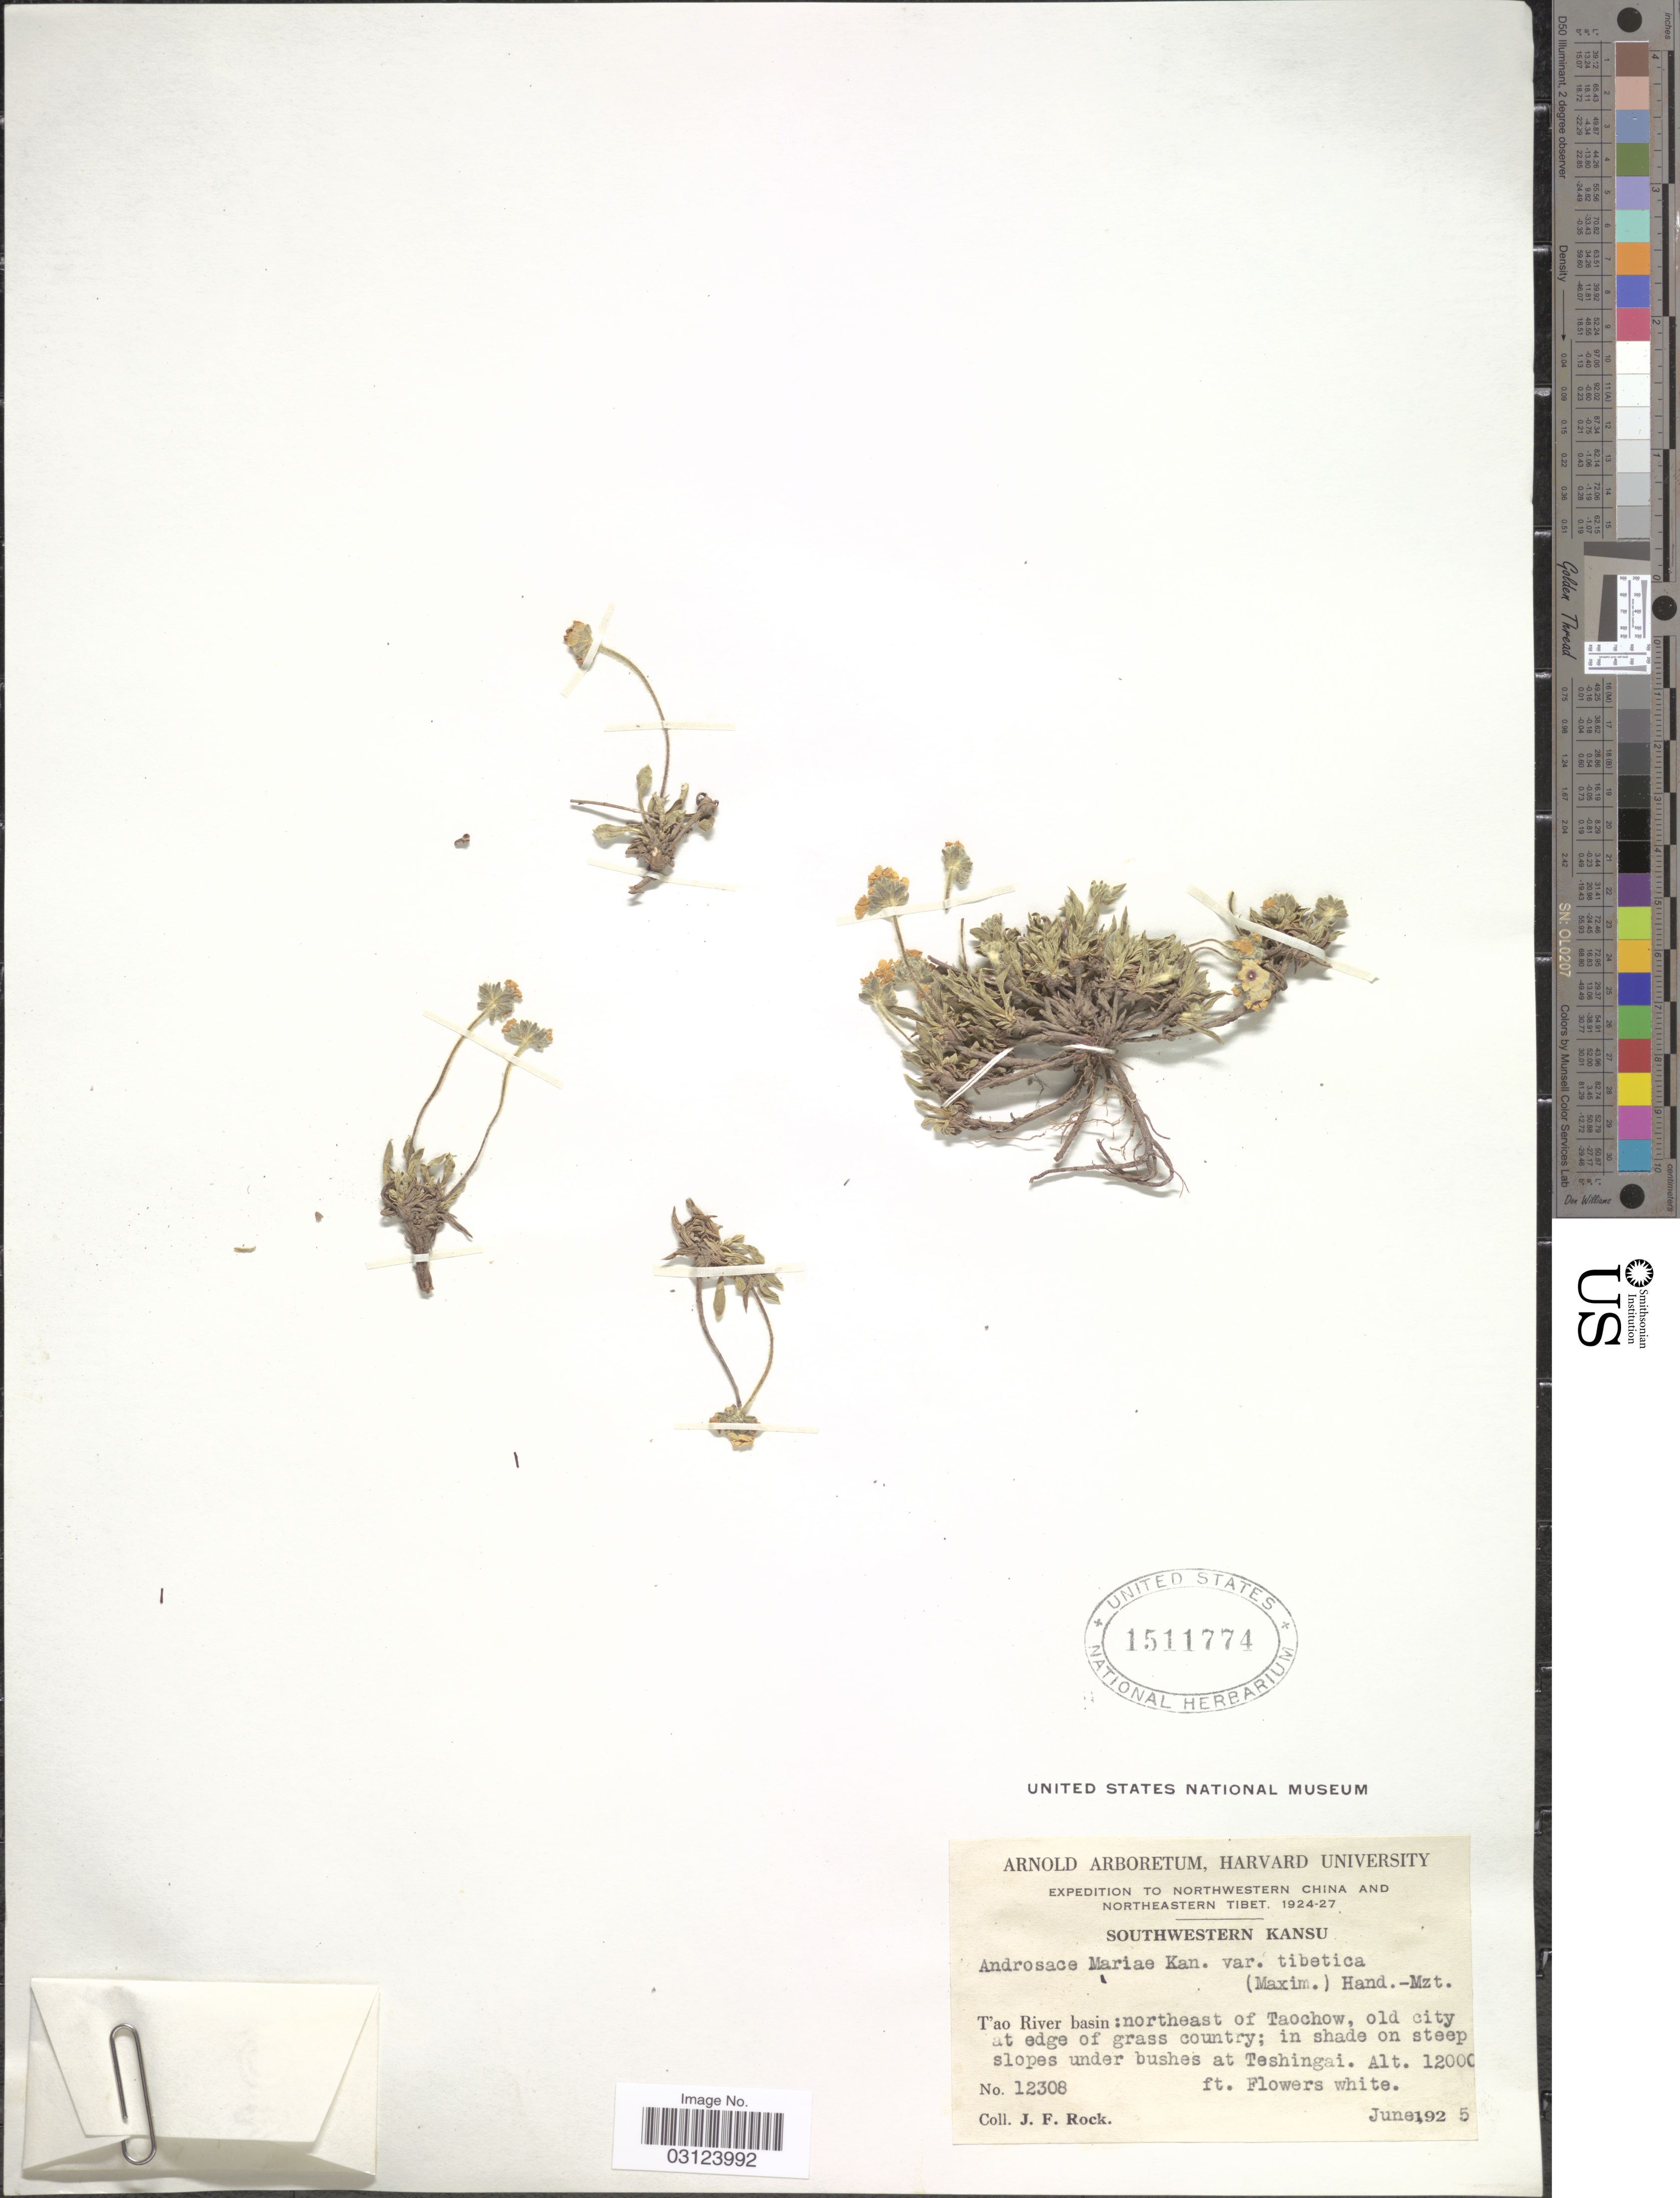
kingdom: Plantae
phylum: Tracheophyta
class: Magnoliopsida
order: Ericales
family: Primulaceae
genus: Androsace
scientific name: Androsace mariae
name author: Kanitz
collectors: J. Rock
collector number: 12308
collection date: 1925-06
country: China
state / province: Gansu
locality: Northwestern China, Southwestern Kansu, T'ao River basin: northeast of Taochow, old city at edge of grass country, in shade on steep slopes under bushes at Teshingai.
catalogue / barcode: US 1511774